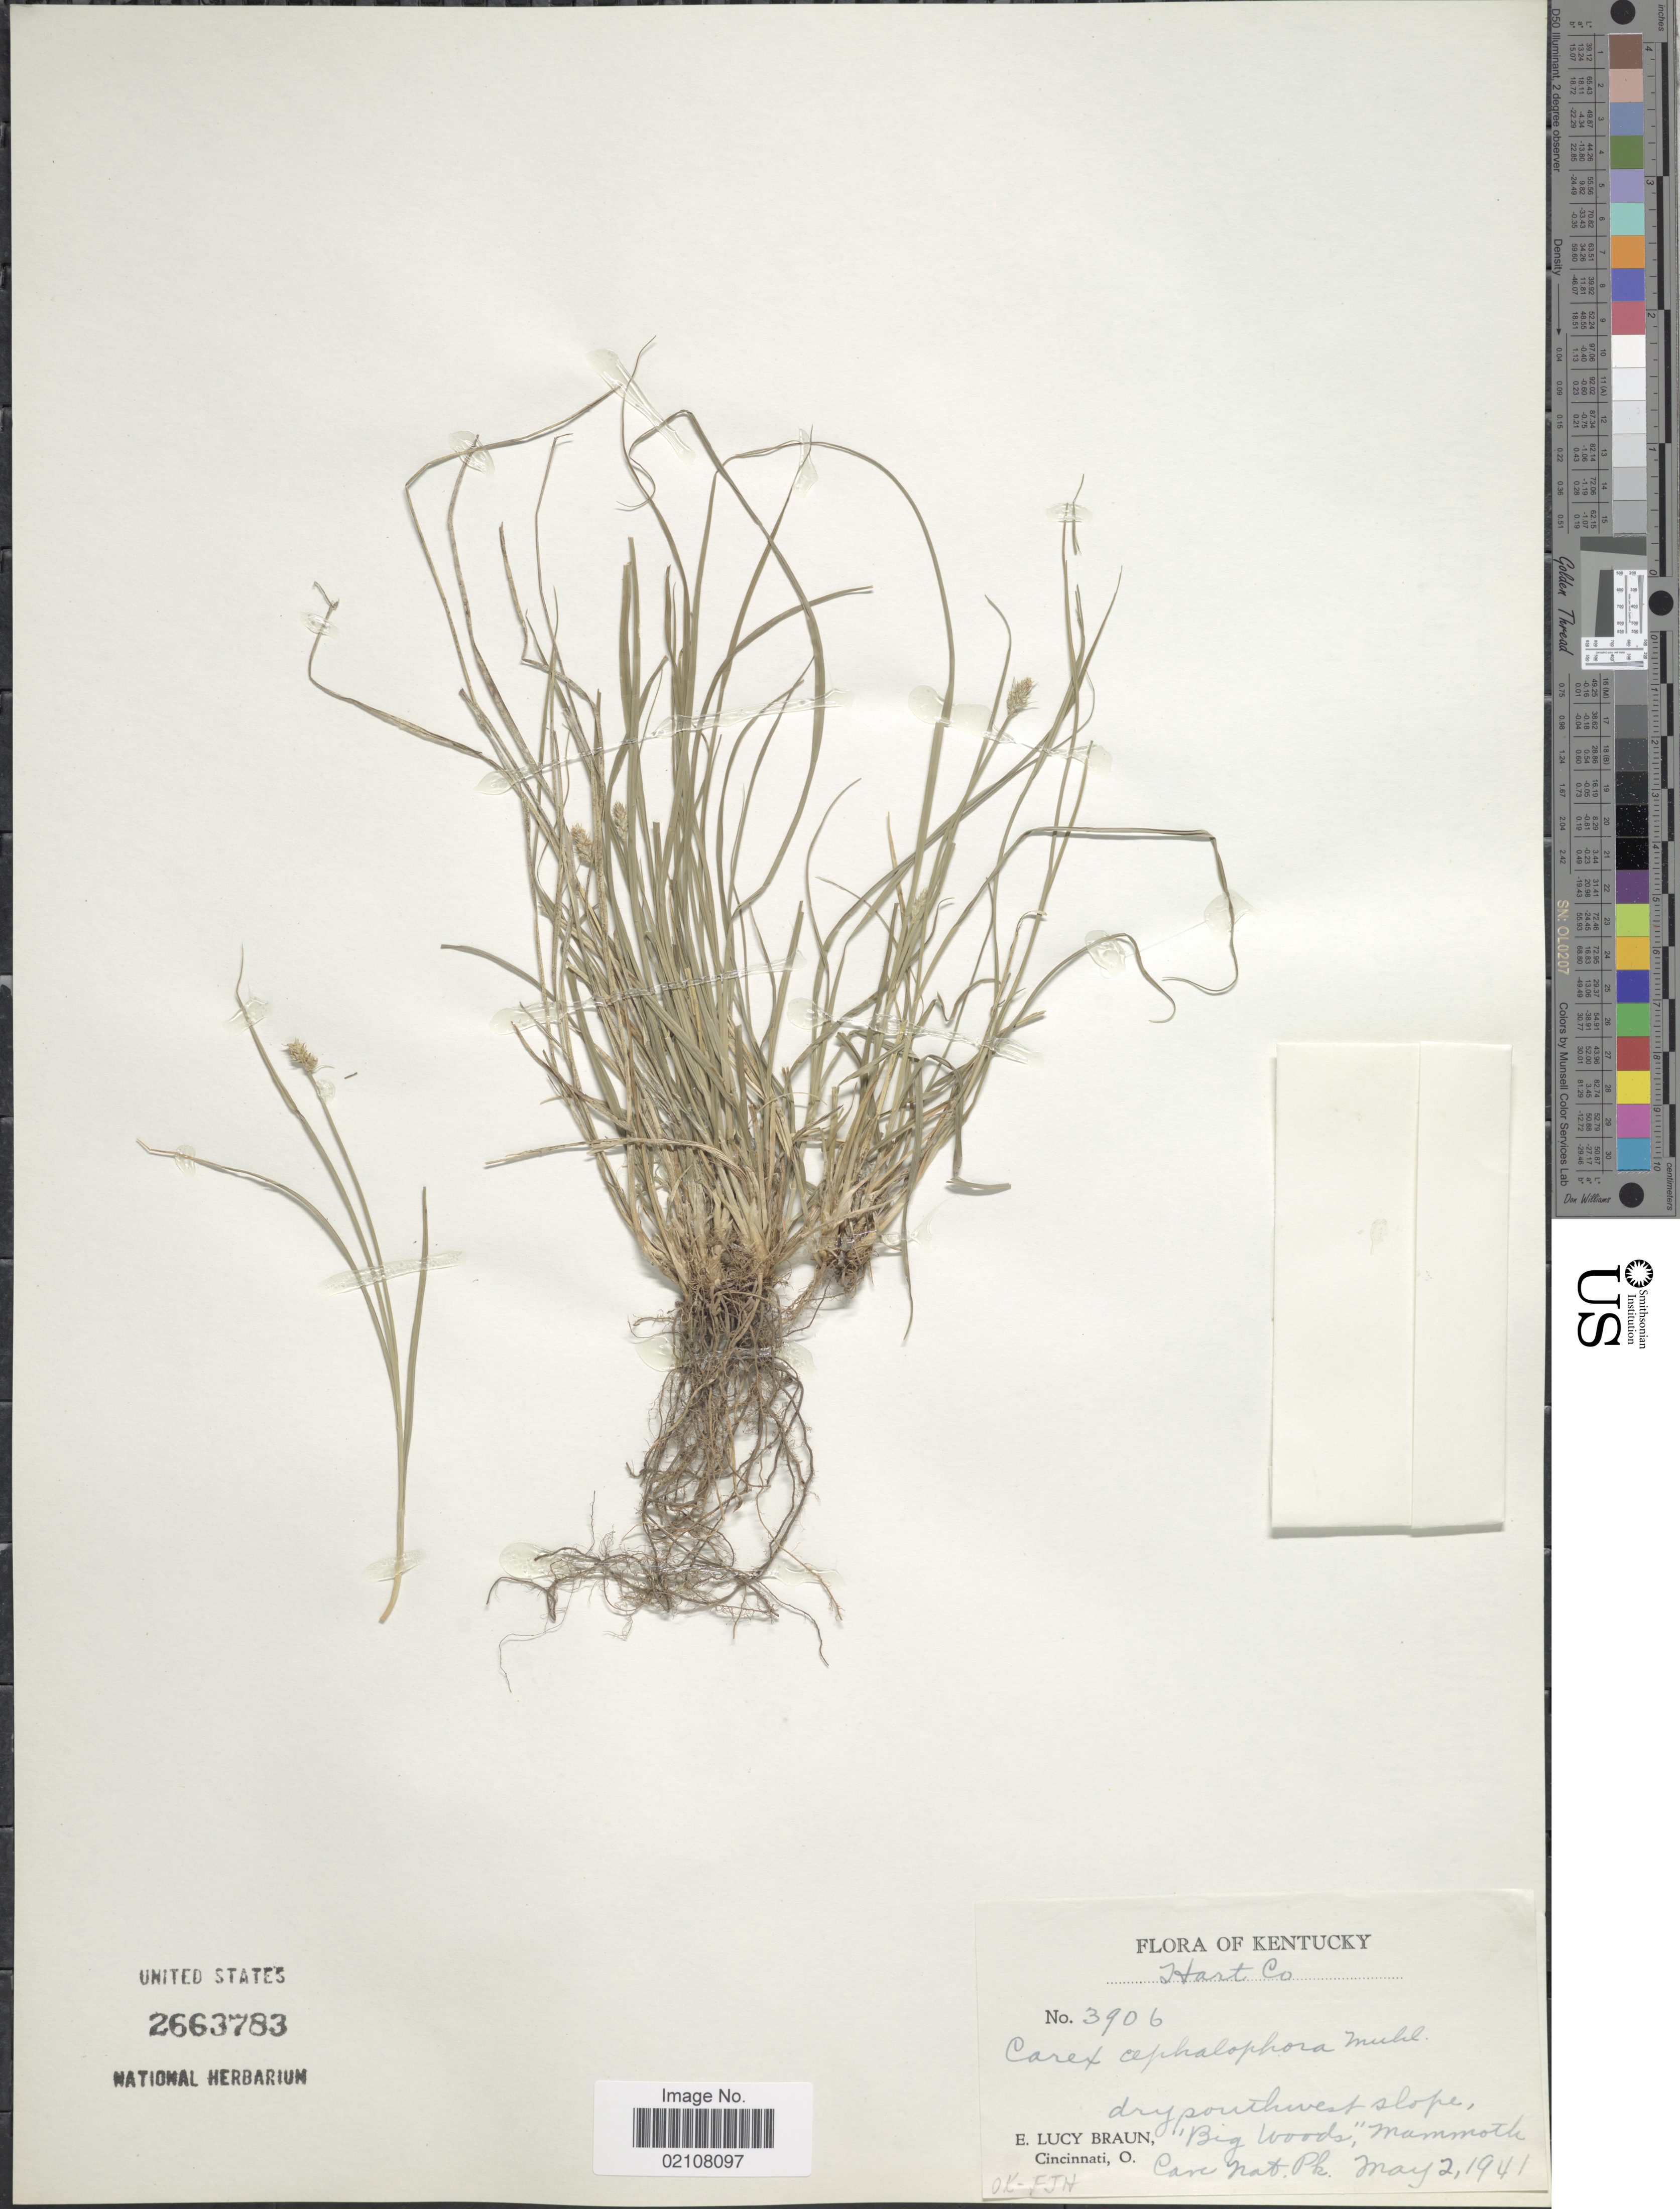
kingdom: Plantae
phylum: Tracheophyta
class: Liliopsida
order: Poales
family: Cyperaceae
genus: Carex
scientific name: Carex cephalophora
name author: Muhl. ex Willd.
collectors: E. L. Braun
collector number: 3906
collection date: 1941-05-02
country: United States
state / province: Kentucky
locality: Hart Co., dry southwest slope, "Big Woods", Mammoth Cave Nat. Pk.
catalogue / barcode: US 2663783